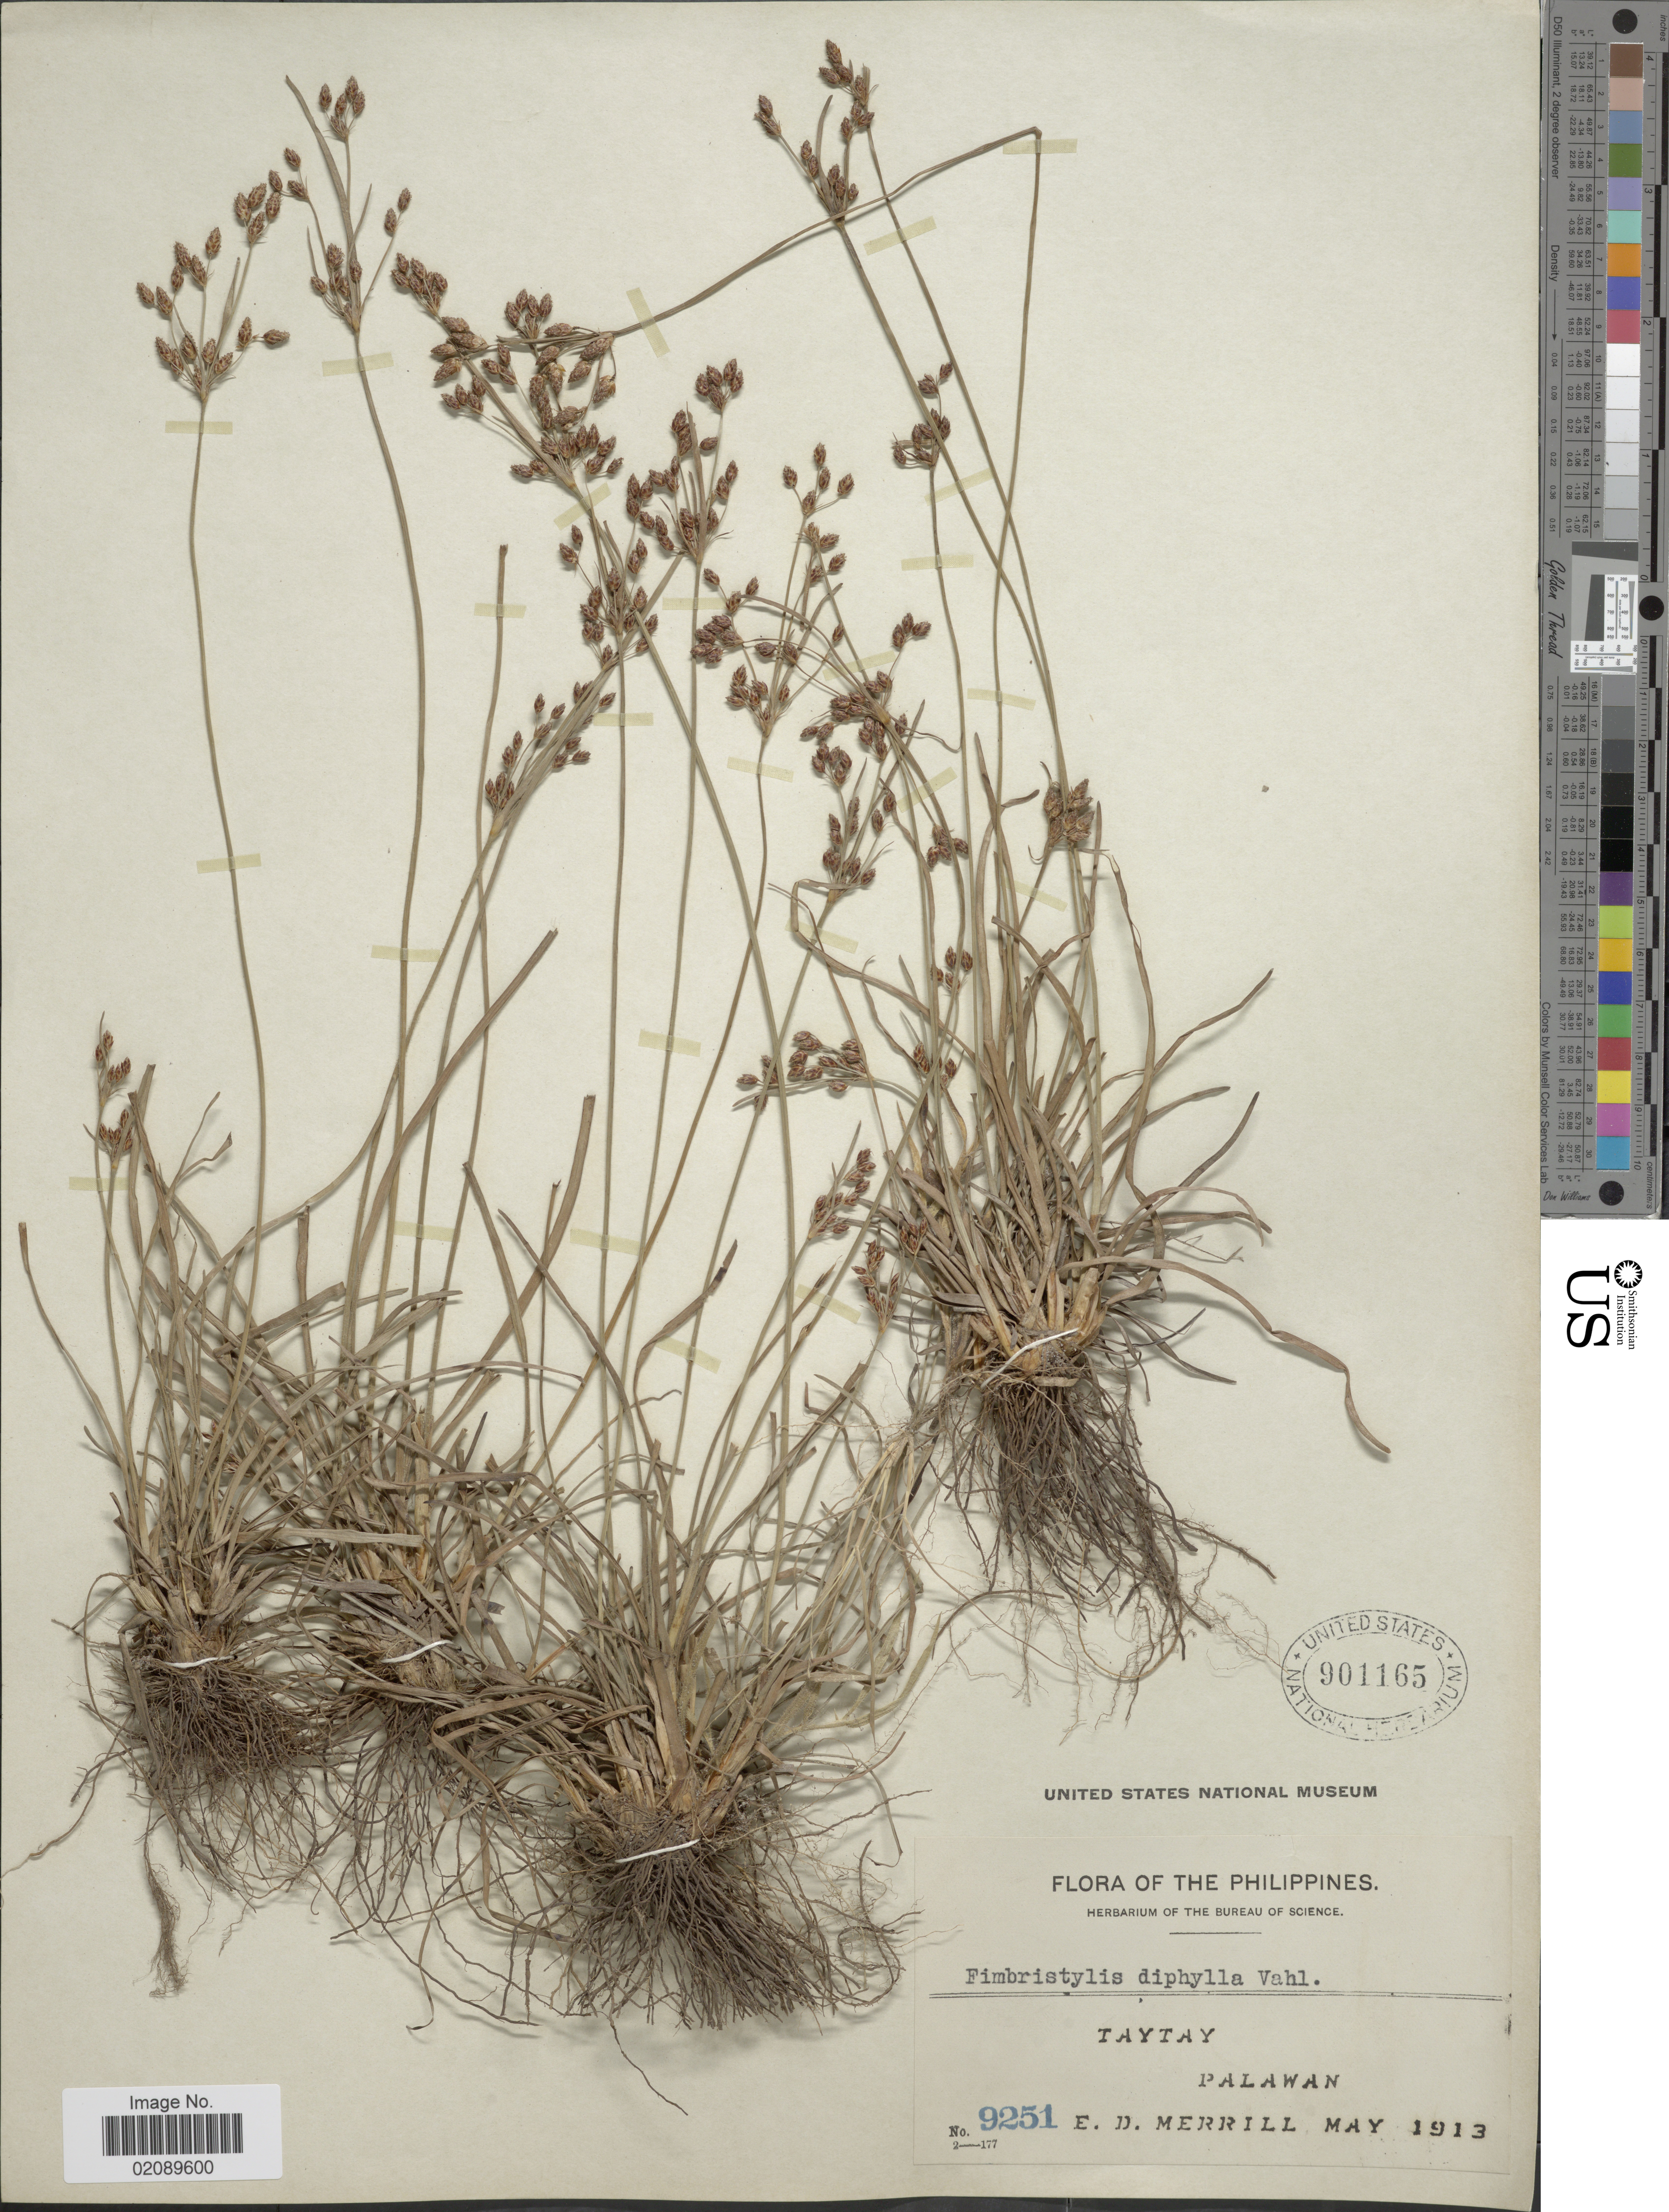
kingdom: Plantae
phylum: Tracheophyta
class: Liliopsida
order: Poales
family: Cyperaceae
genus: Fimbristylis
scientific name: Fimbristylis annua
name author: (All.) Roem. & Schult.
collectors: E. D. Merrill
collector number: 9251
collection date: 1913-05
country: Philippines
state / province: Mimaropa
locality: Taytay, Palawan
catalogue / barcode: US 901165